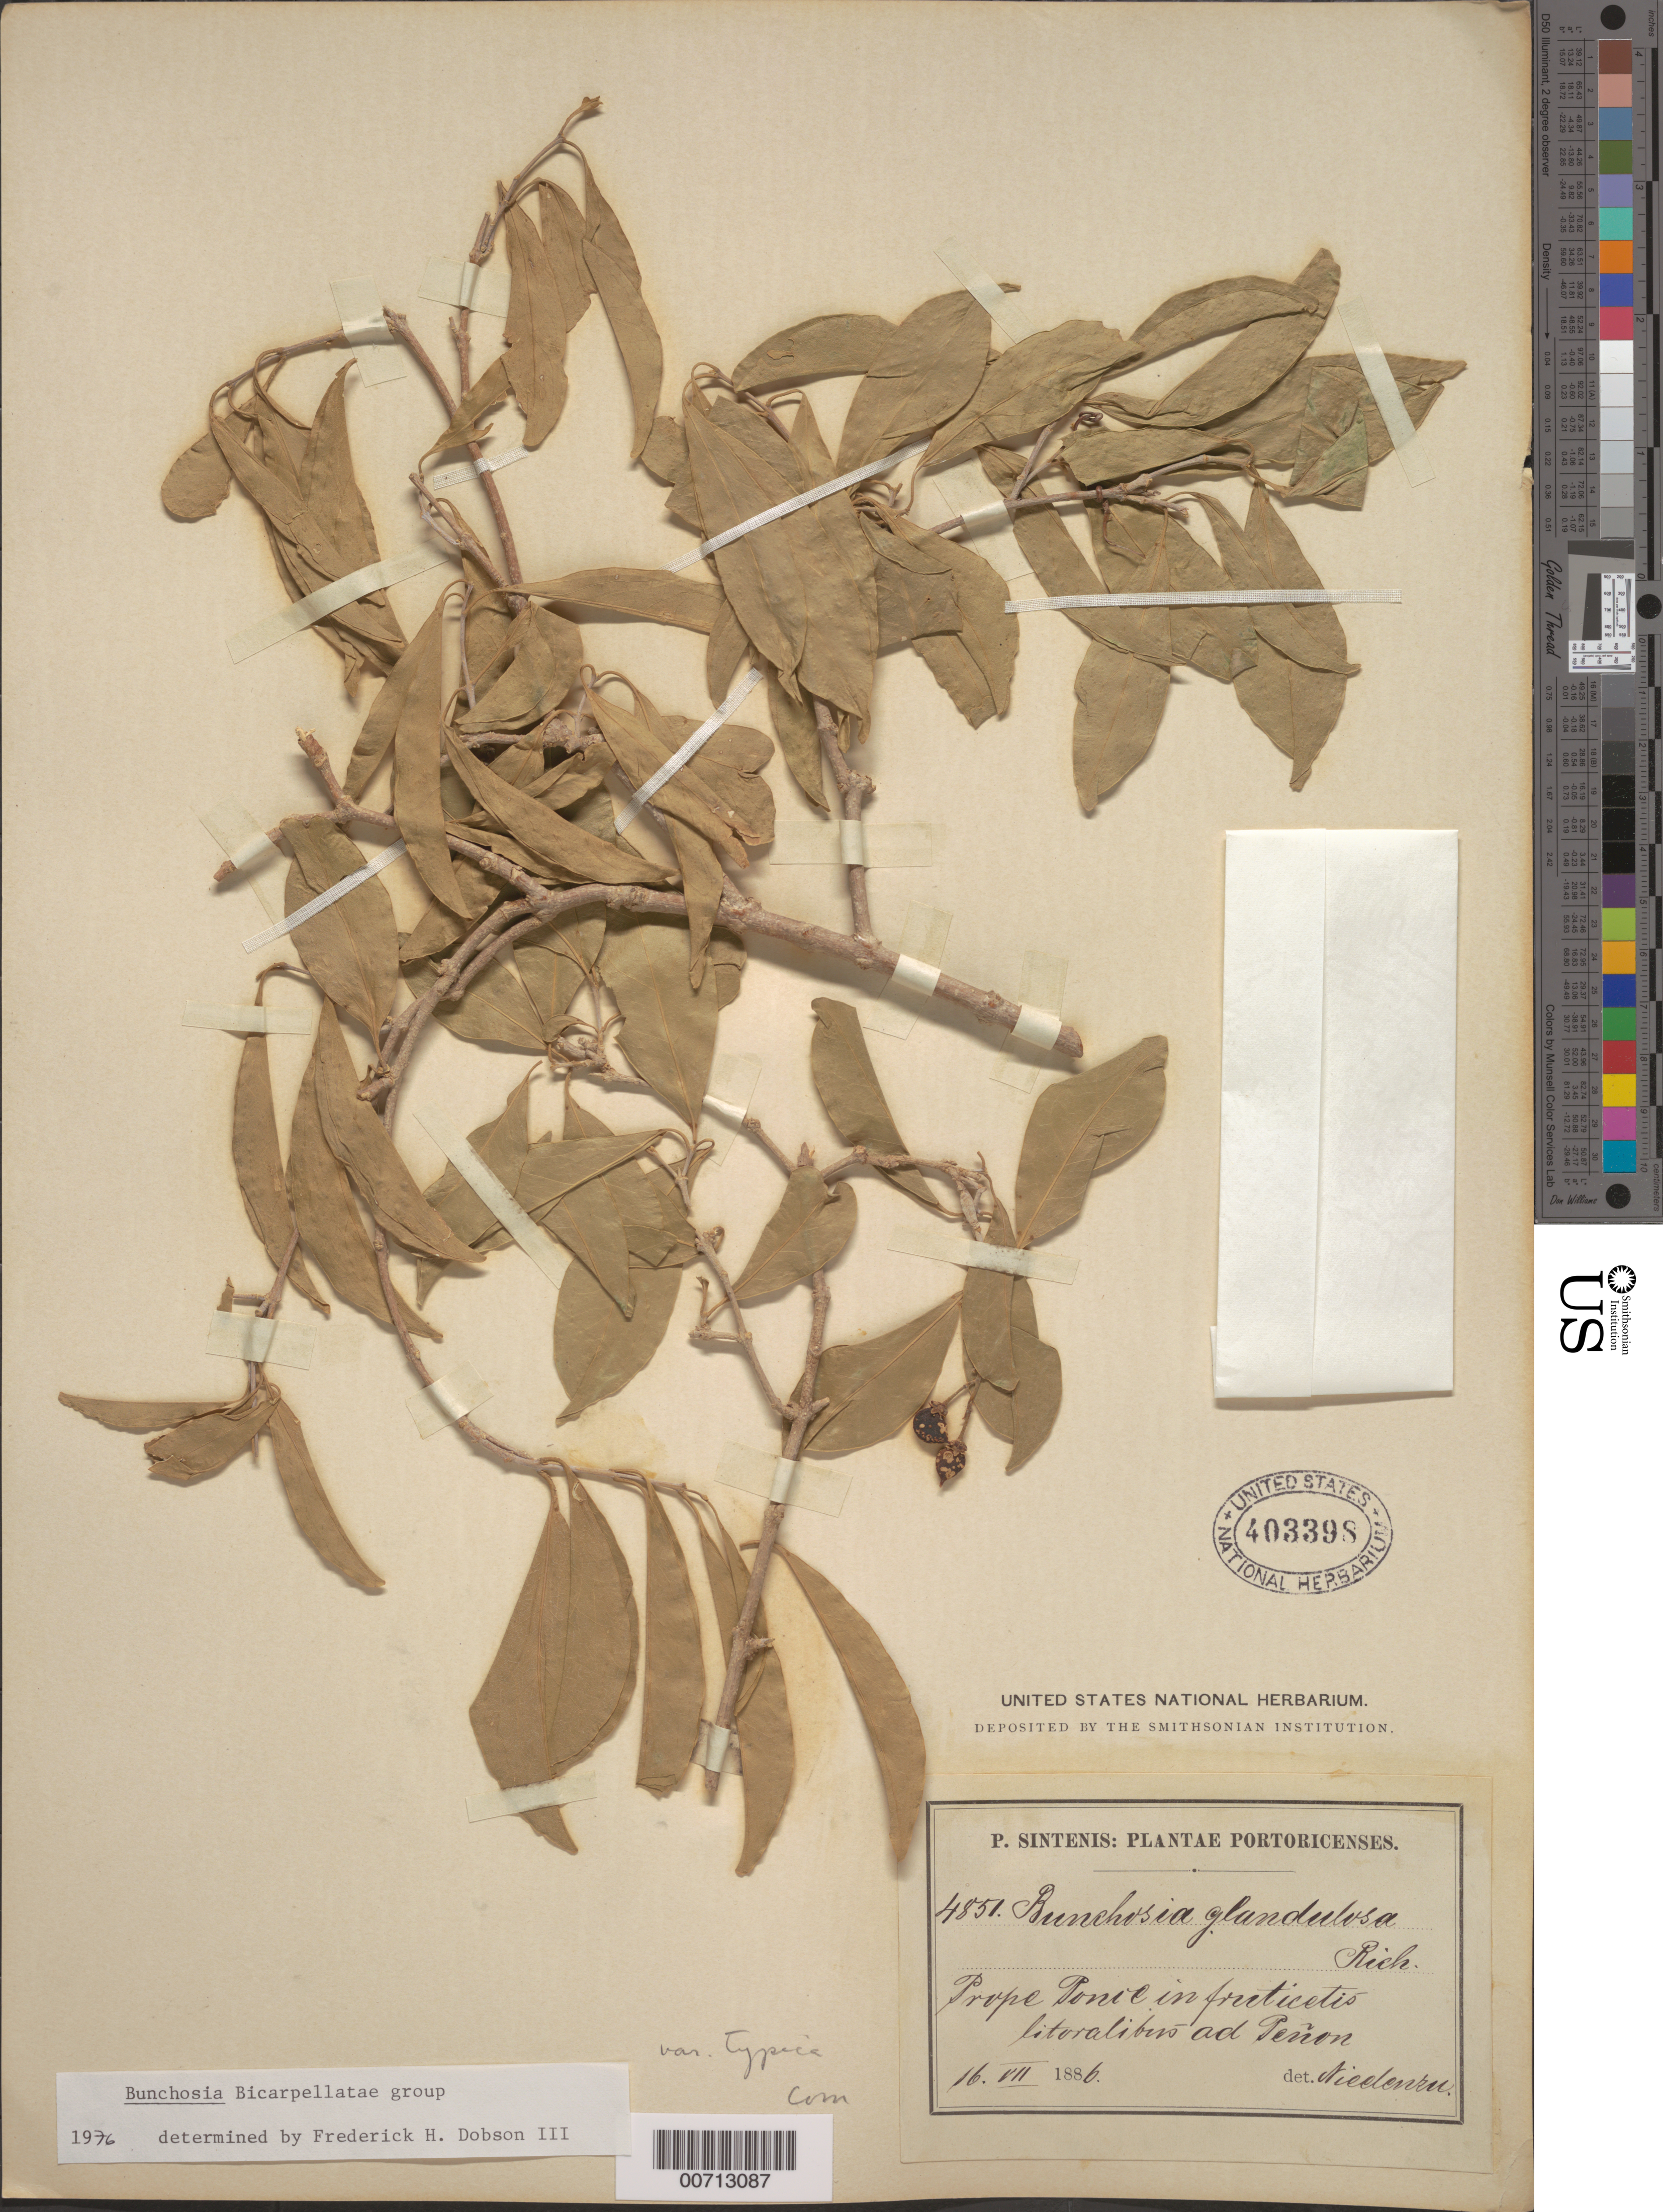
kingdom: Plantae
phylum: Tracheophyta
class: Magnoliopsida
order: Malpighiales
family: Malpighiaceae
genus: Bunchosia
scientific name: Bunchosia glandulosa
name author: (Cav.) Rich. ex Juss.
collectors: P. Sintenis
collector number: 4851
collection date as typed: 16 Jul 1886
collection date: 1886-07-16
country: Puerto Rico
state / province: Ponce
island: Greater Antilles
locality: Prope Ponce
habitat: In fruticetis litoralibus ad Penon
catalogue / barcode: US 403398